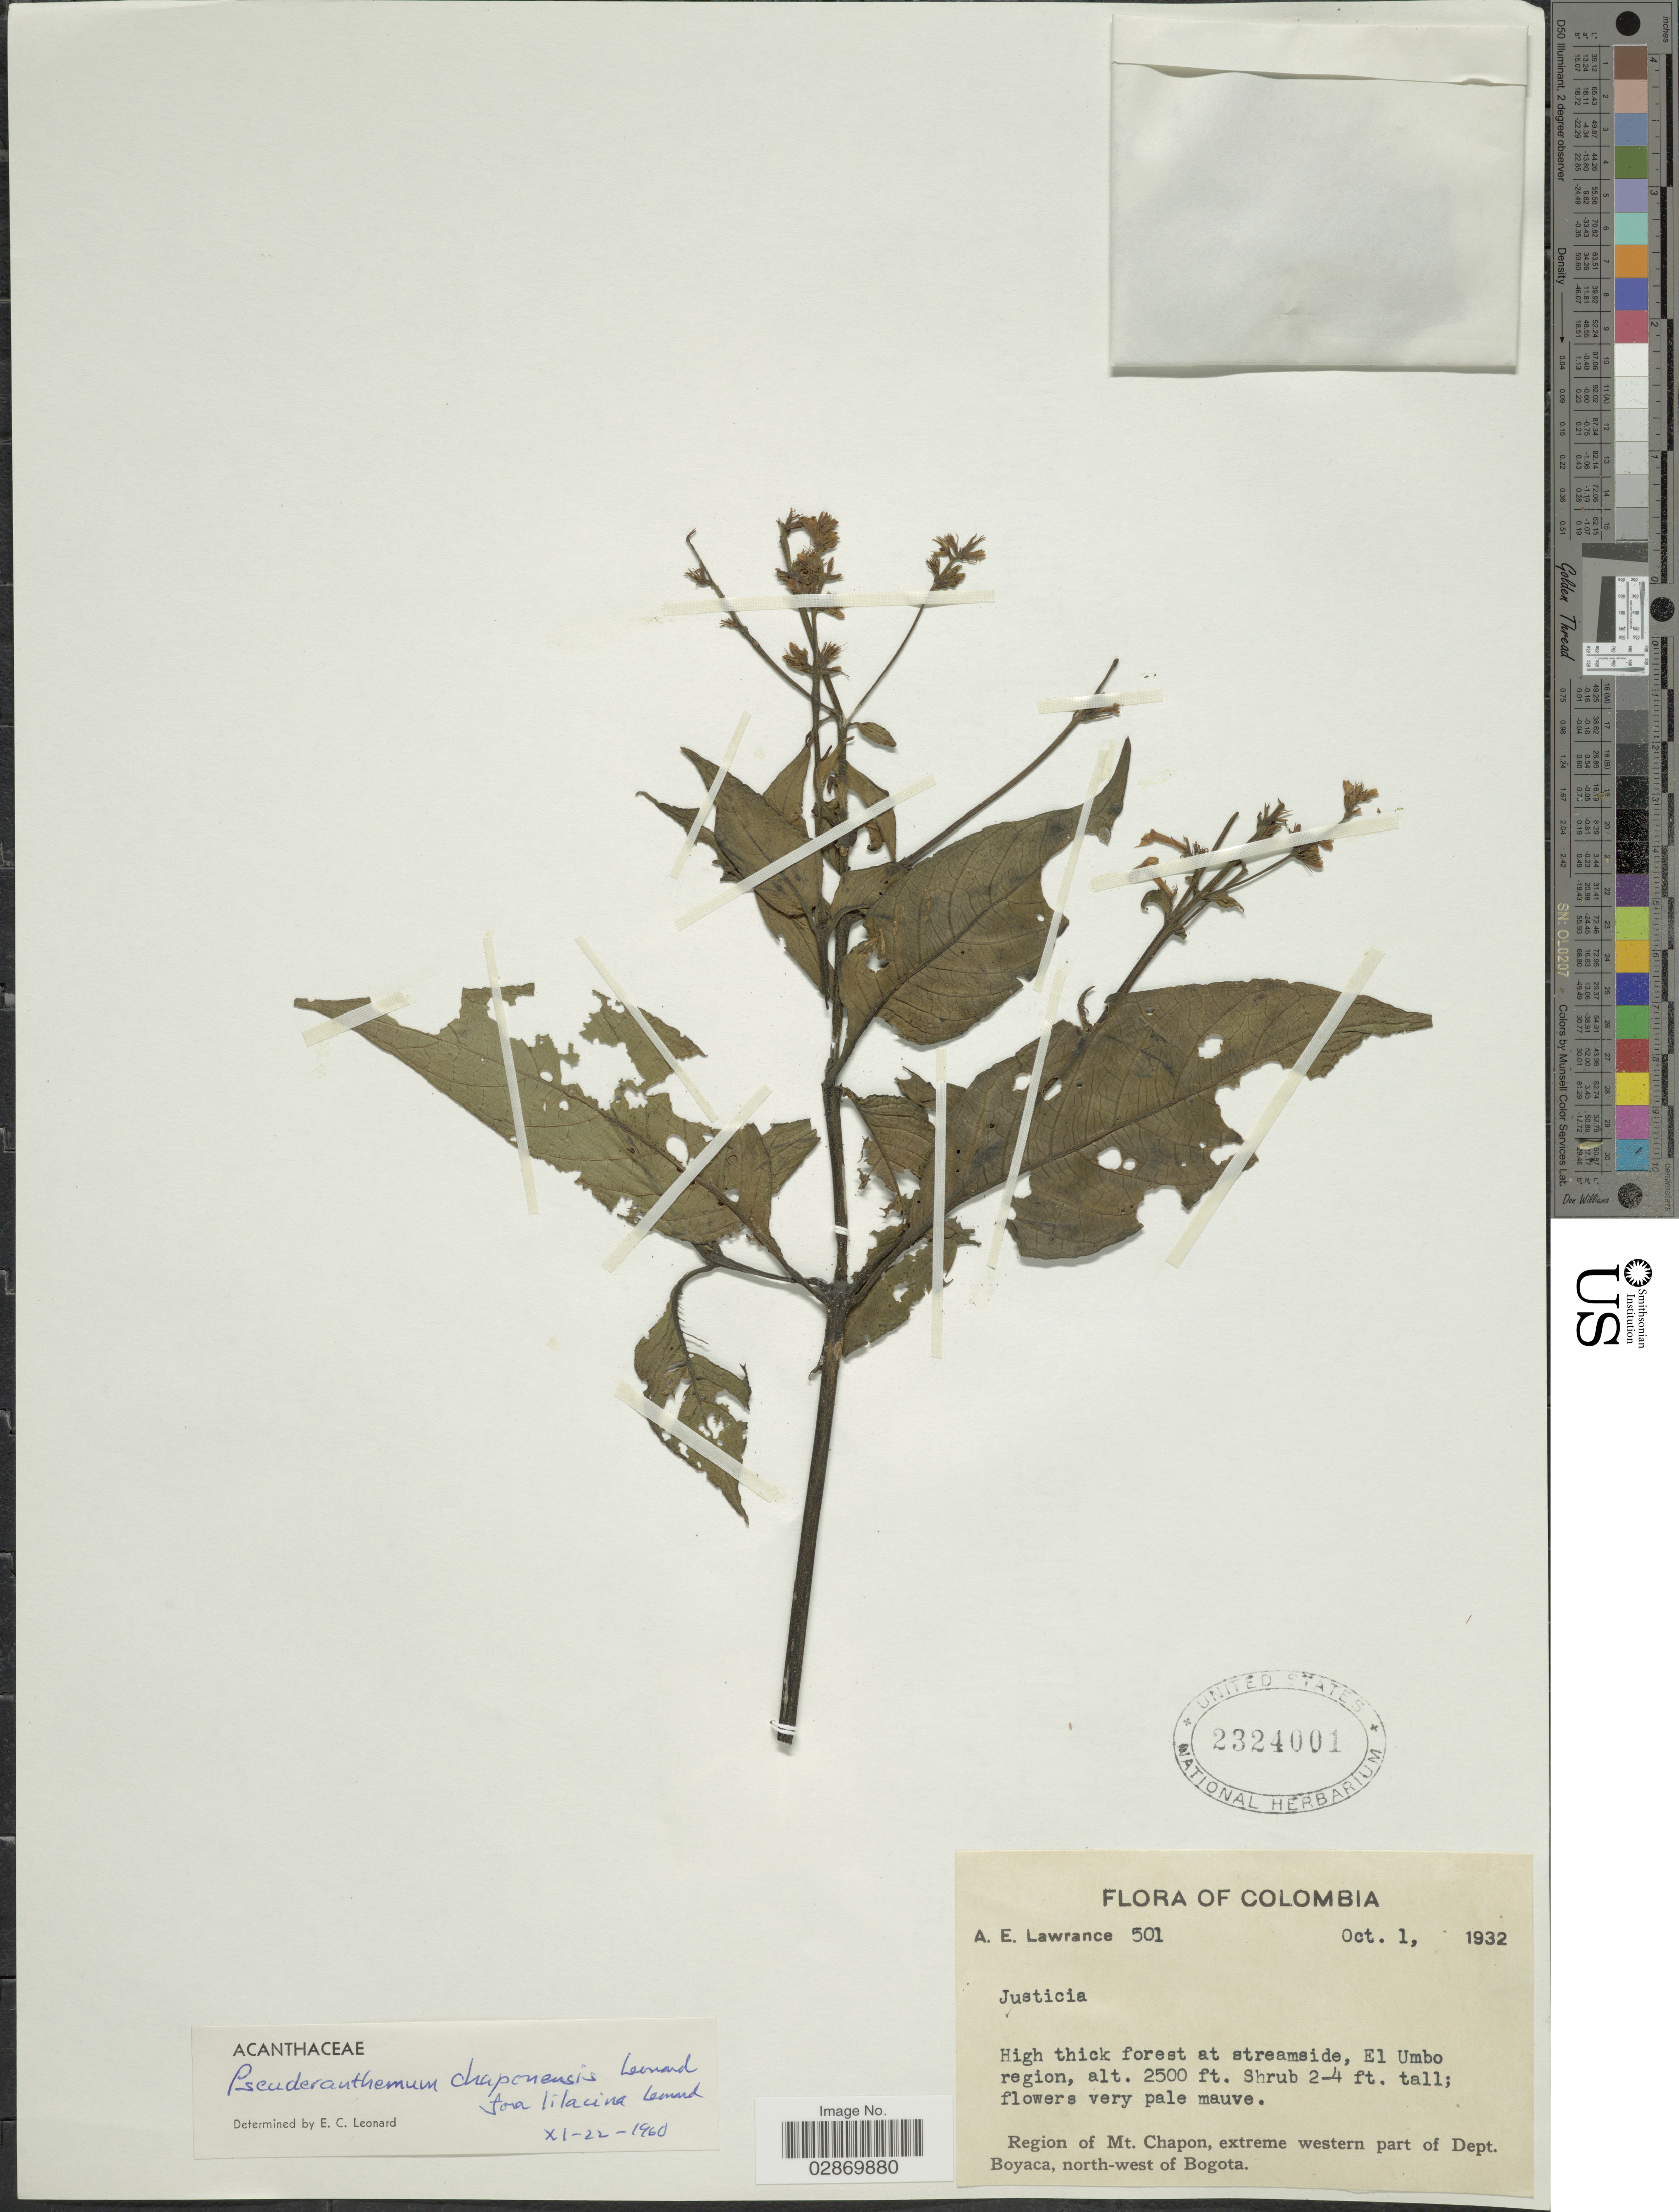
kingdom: Plantae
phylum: Tracheophyta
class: Magnoliopsida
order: Lamiales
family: Acanthaceae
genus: Pseuderanthemum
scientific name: Pseuderanthemum chaponense f. lilacinum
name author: Leonard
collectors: A. Lawrance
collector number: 501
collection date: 1932-10-01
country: Colombia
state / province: Boyacá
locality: El Umbo region, Region of Mt. Chapon, extreme western part of Dept. Boyaca, north-west of Bogota.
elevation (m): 762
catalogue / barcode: US 2324001